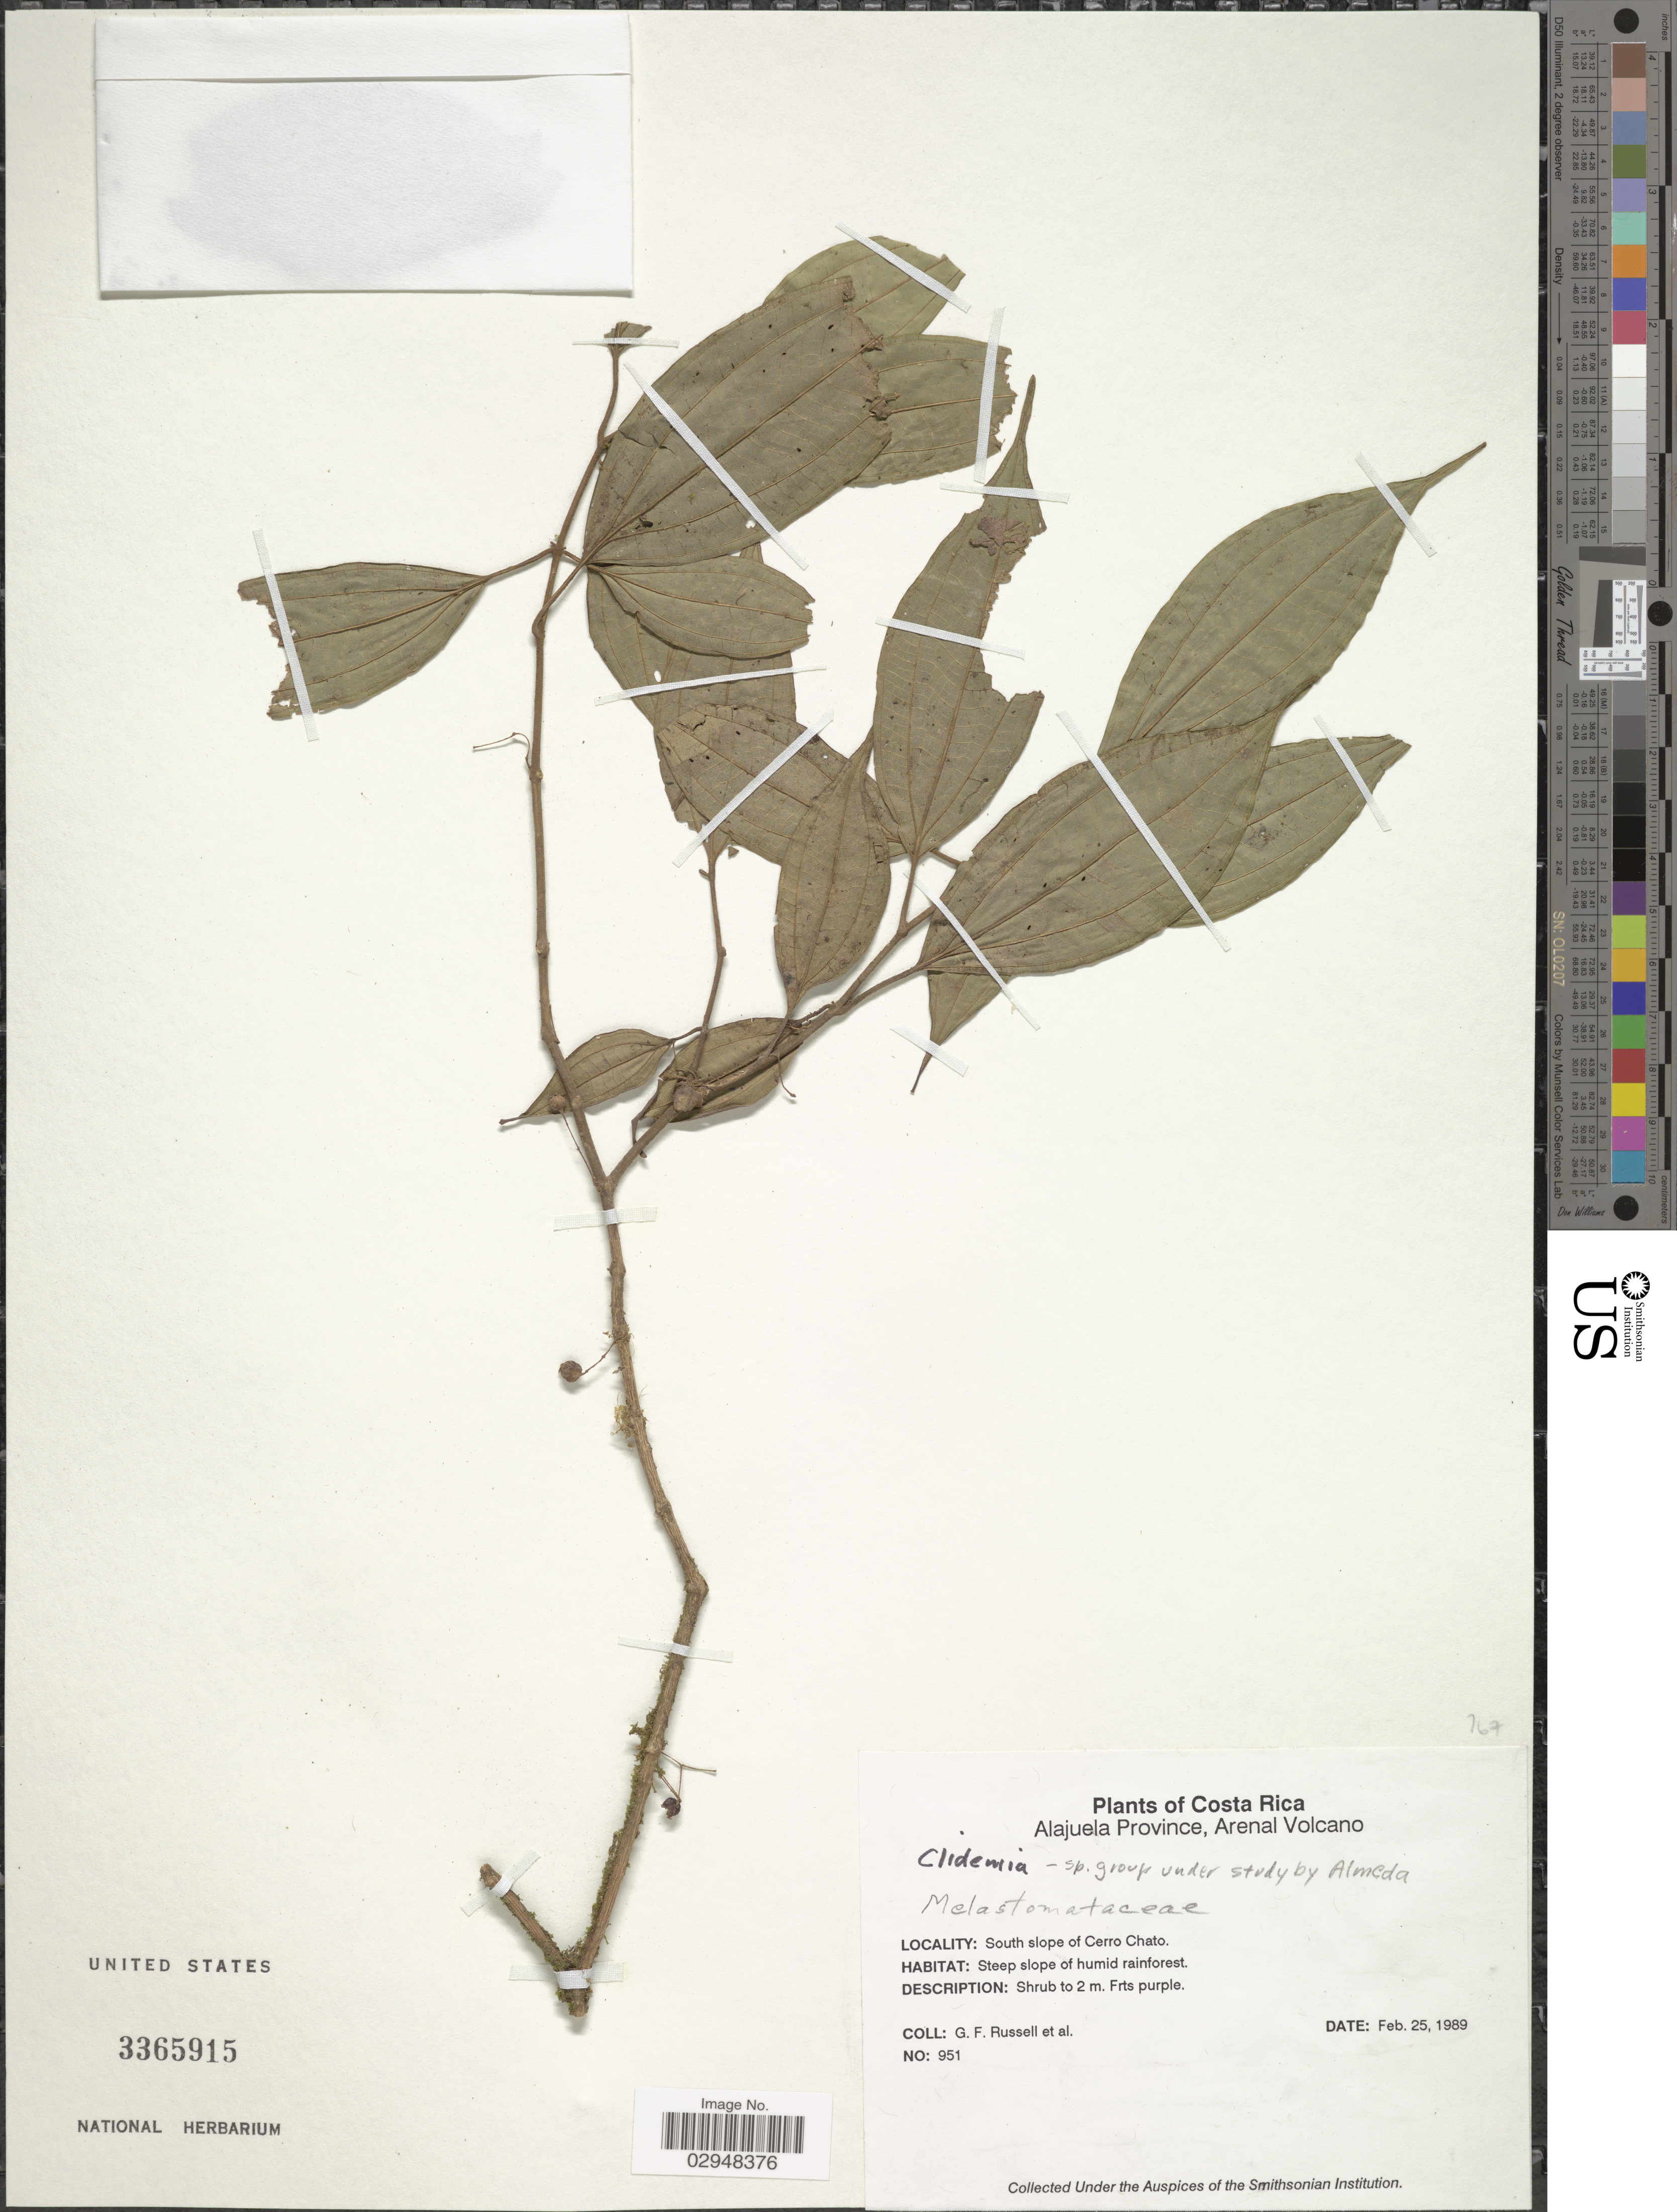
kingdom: Plantae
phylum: Tracheophyta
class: Magnoliopsida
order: Myrtales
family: Melastomataceae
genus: Clidemia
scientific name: Clidemia sp.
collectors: G. Russell & et al.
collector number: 951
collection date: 1989-02-25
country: Costa Rica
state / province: Alajuela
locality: Arenal Volcano, South slope of Cerro Chato.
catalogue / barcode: US 3365915